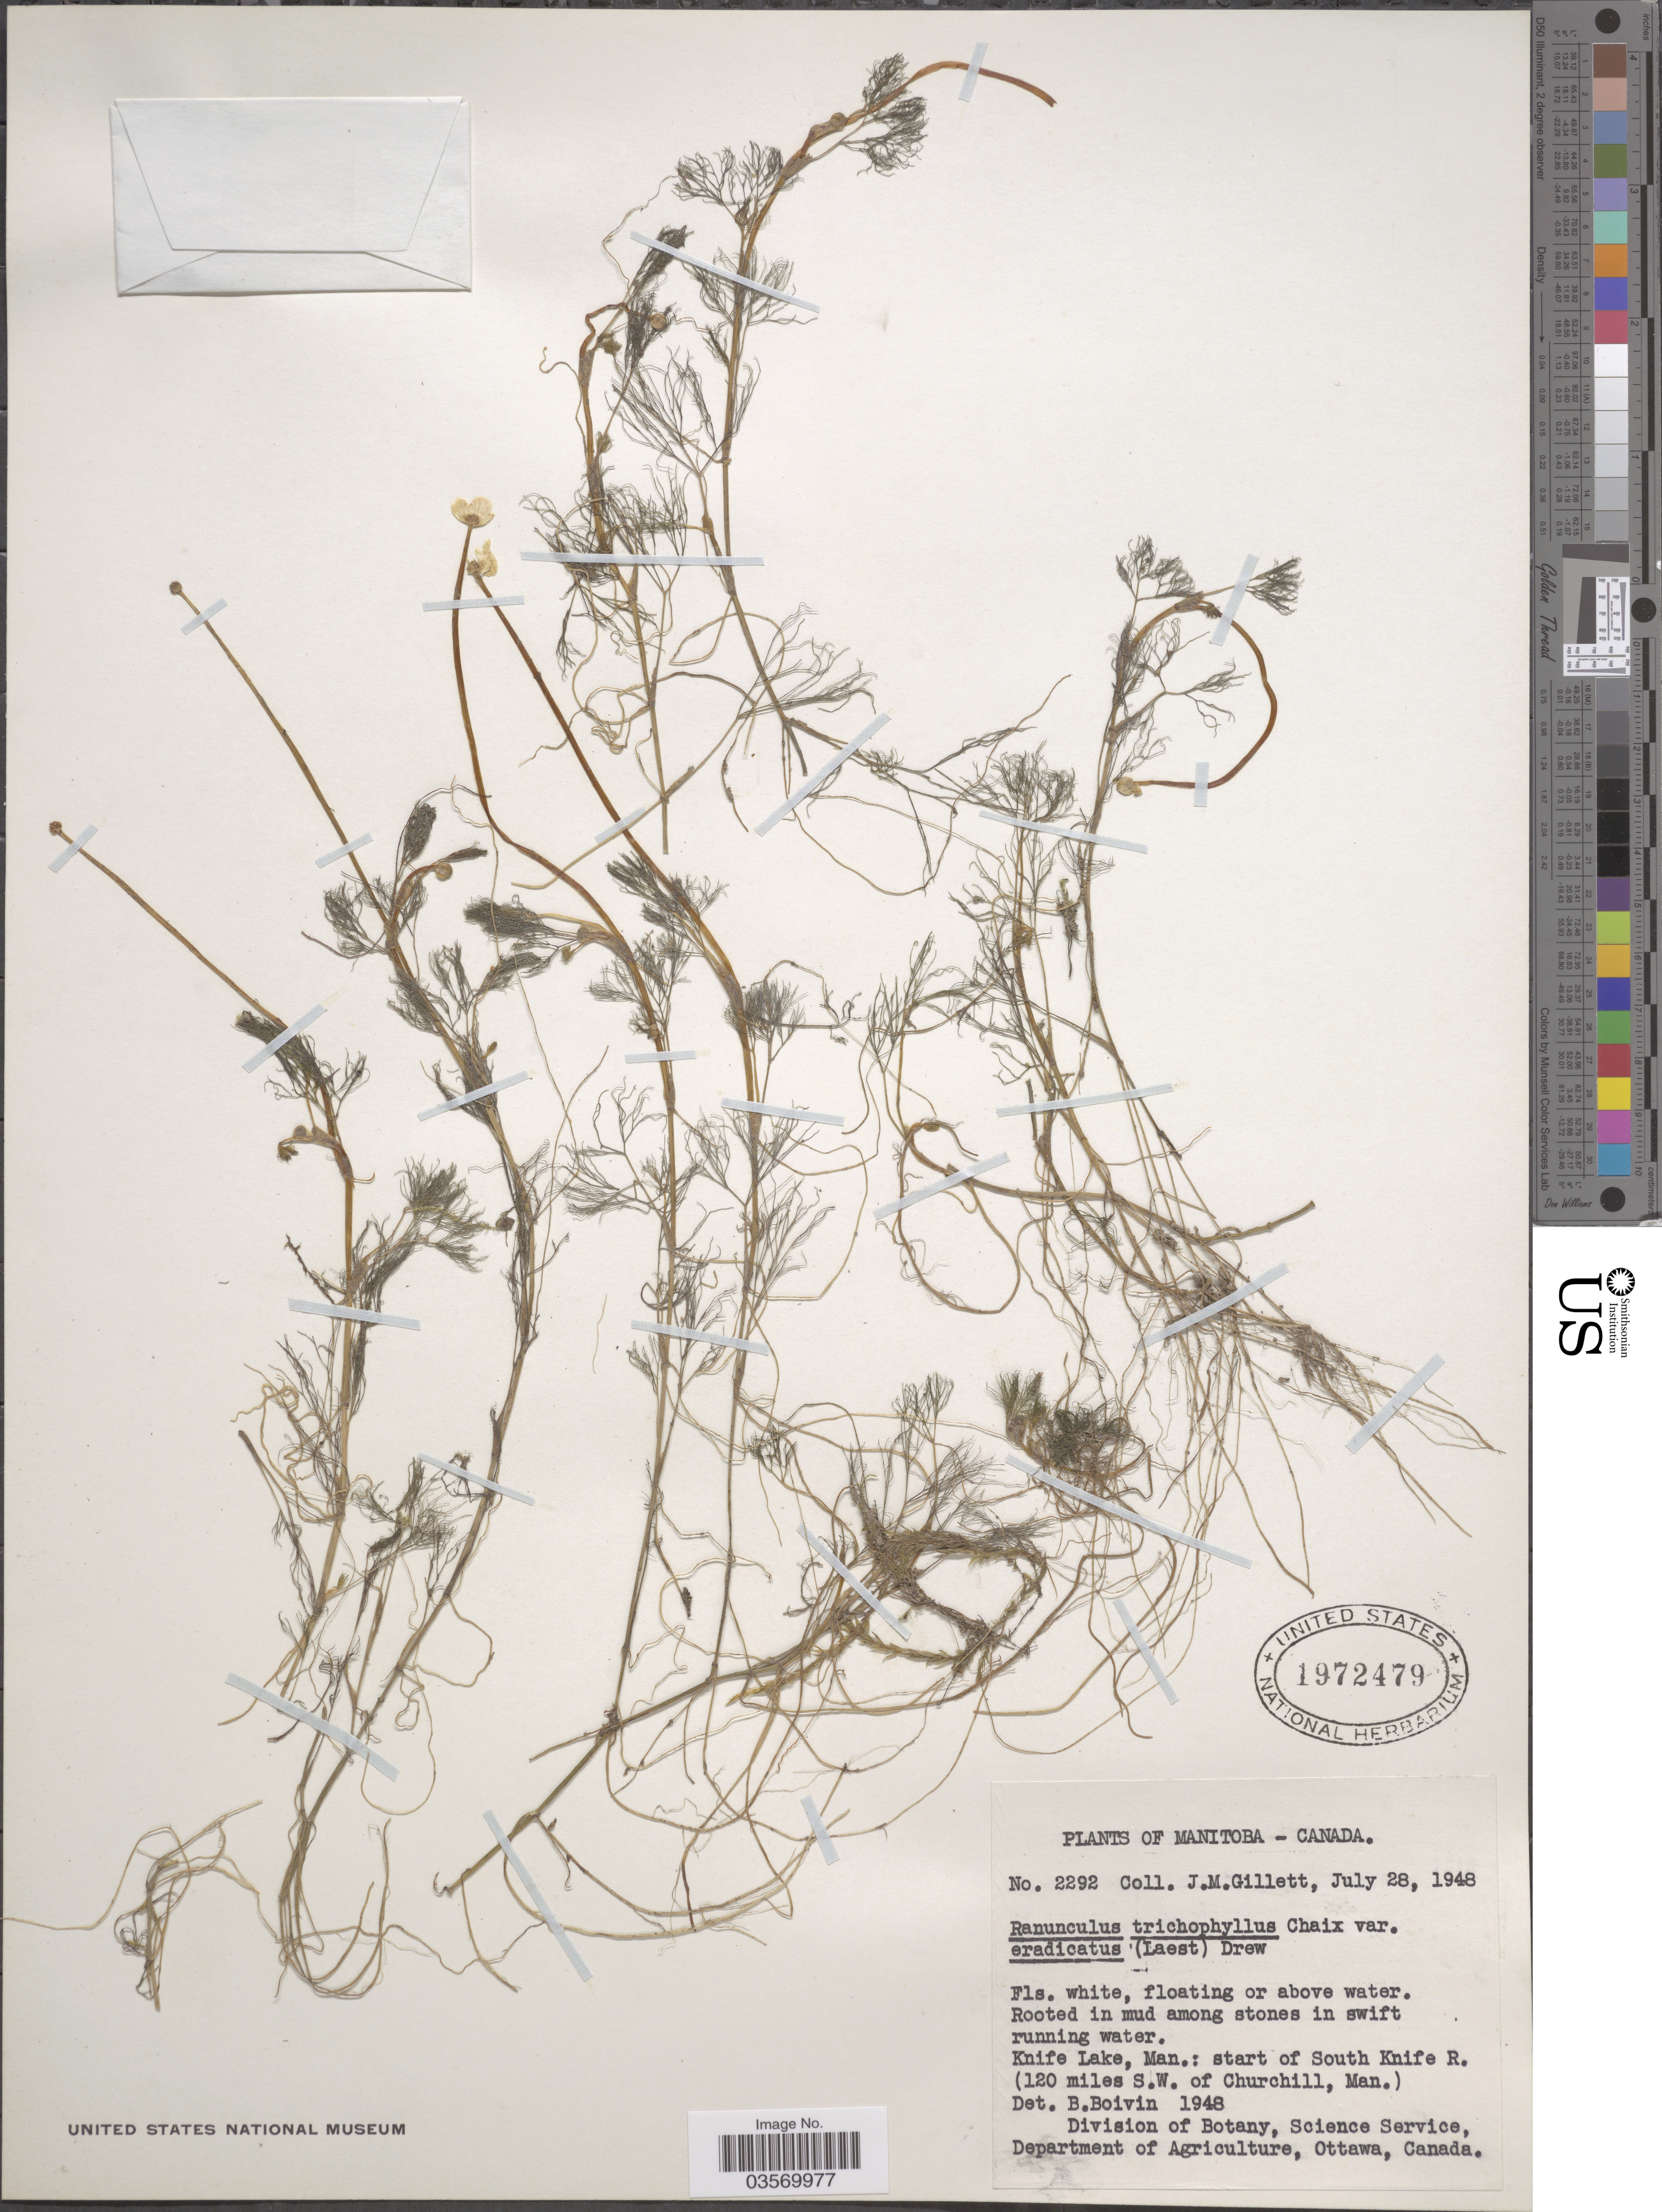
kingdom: Plantae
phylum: Tracheophyta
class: Magnoliopsida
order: Ranunculales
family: Ranunculaceae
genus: Ranunculus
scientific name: Ranunculus trichophyllus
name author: Chaix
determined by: Strong, Mark T., (BOT), Smithsonian Institution - National Museum of Natural History (UNITED STATES)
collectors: J. M. Gillett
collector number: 2292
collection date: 1948-07-28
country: Canada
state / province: Manitoba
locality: Knife Lake, Man.: start of South Knife R. (120 miles S. W. of Churchill, Man.).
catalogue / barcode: US 1972479